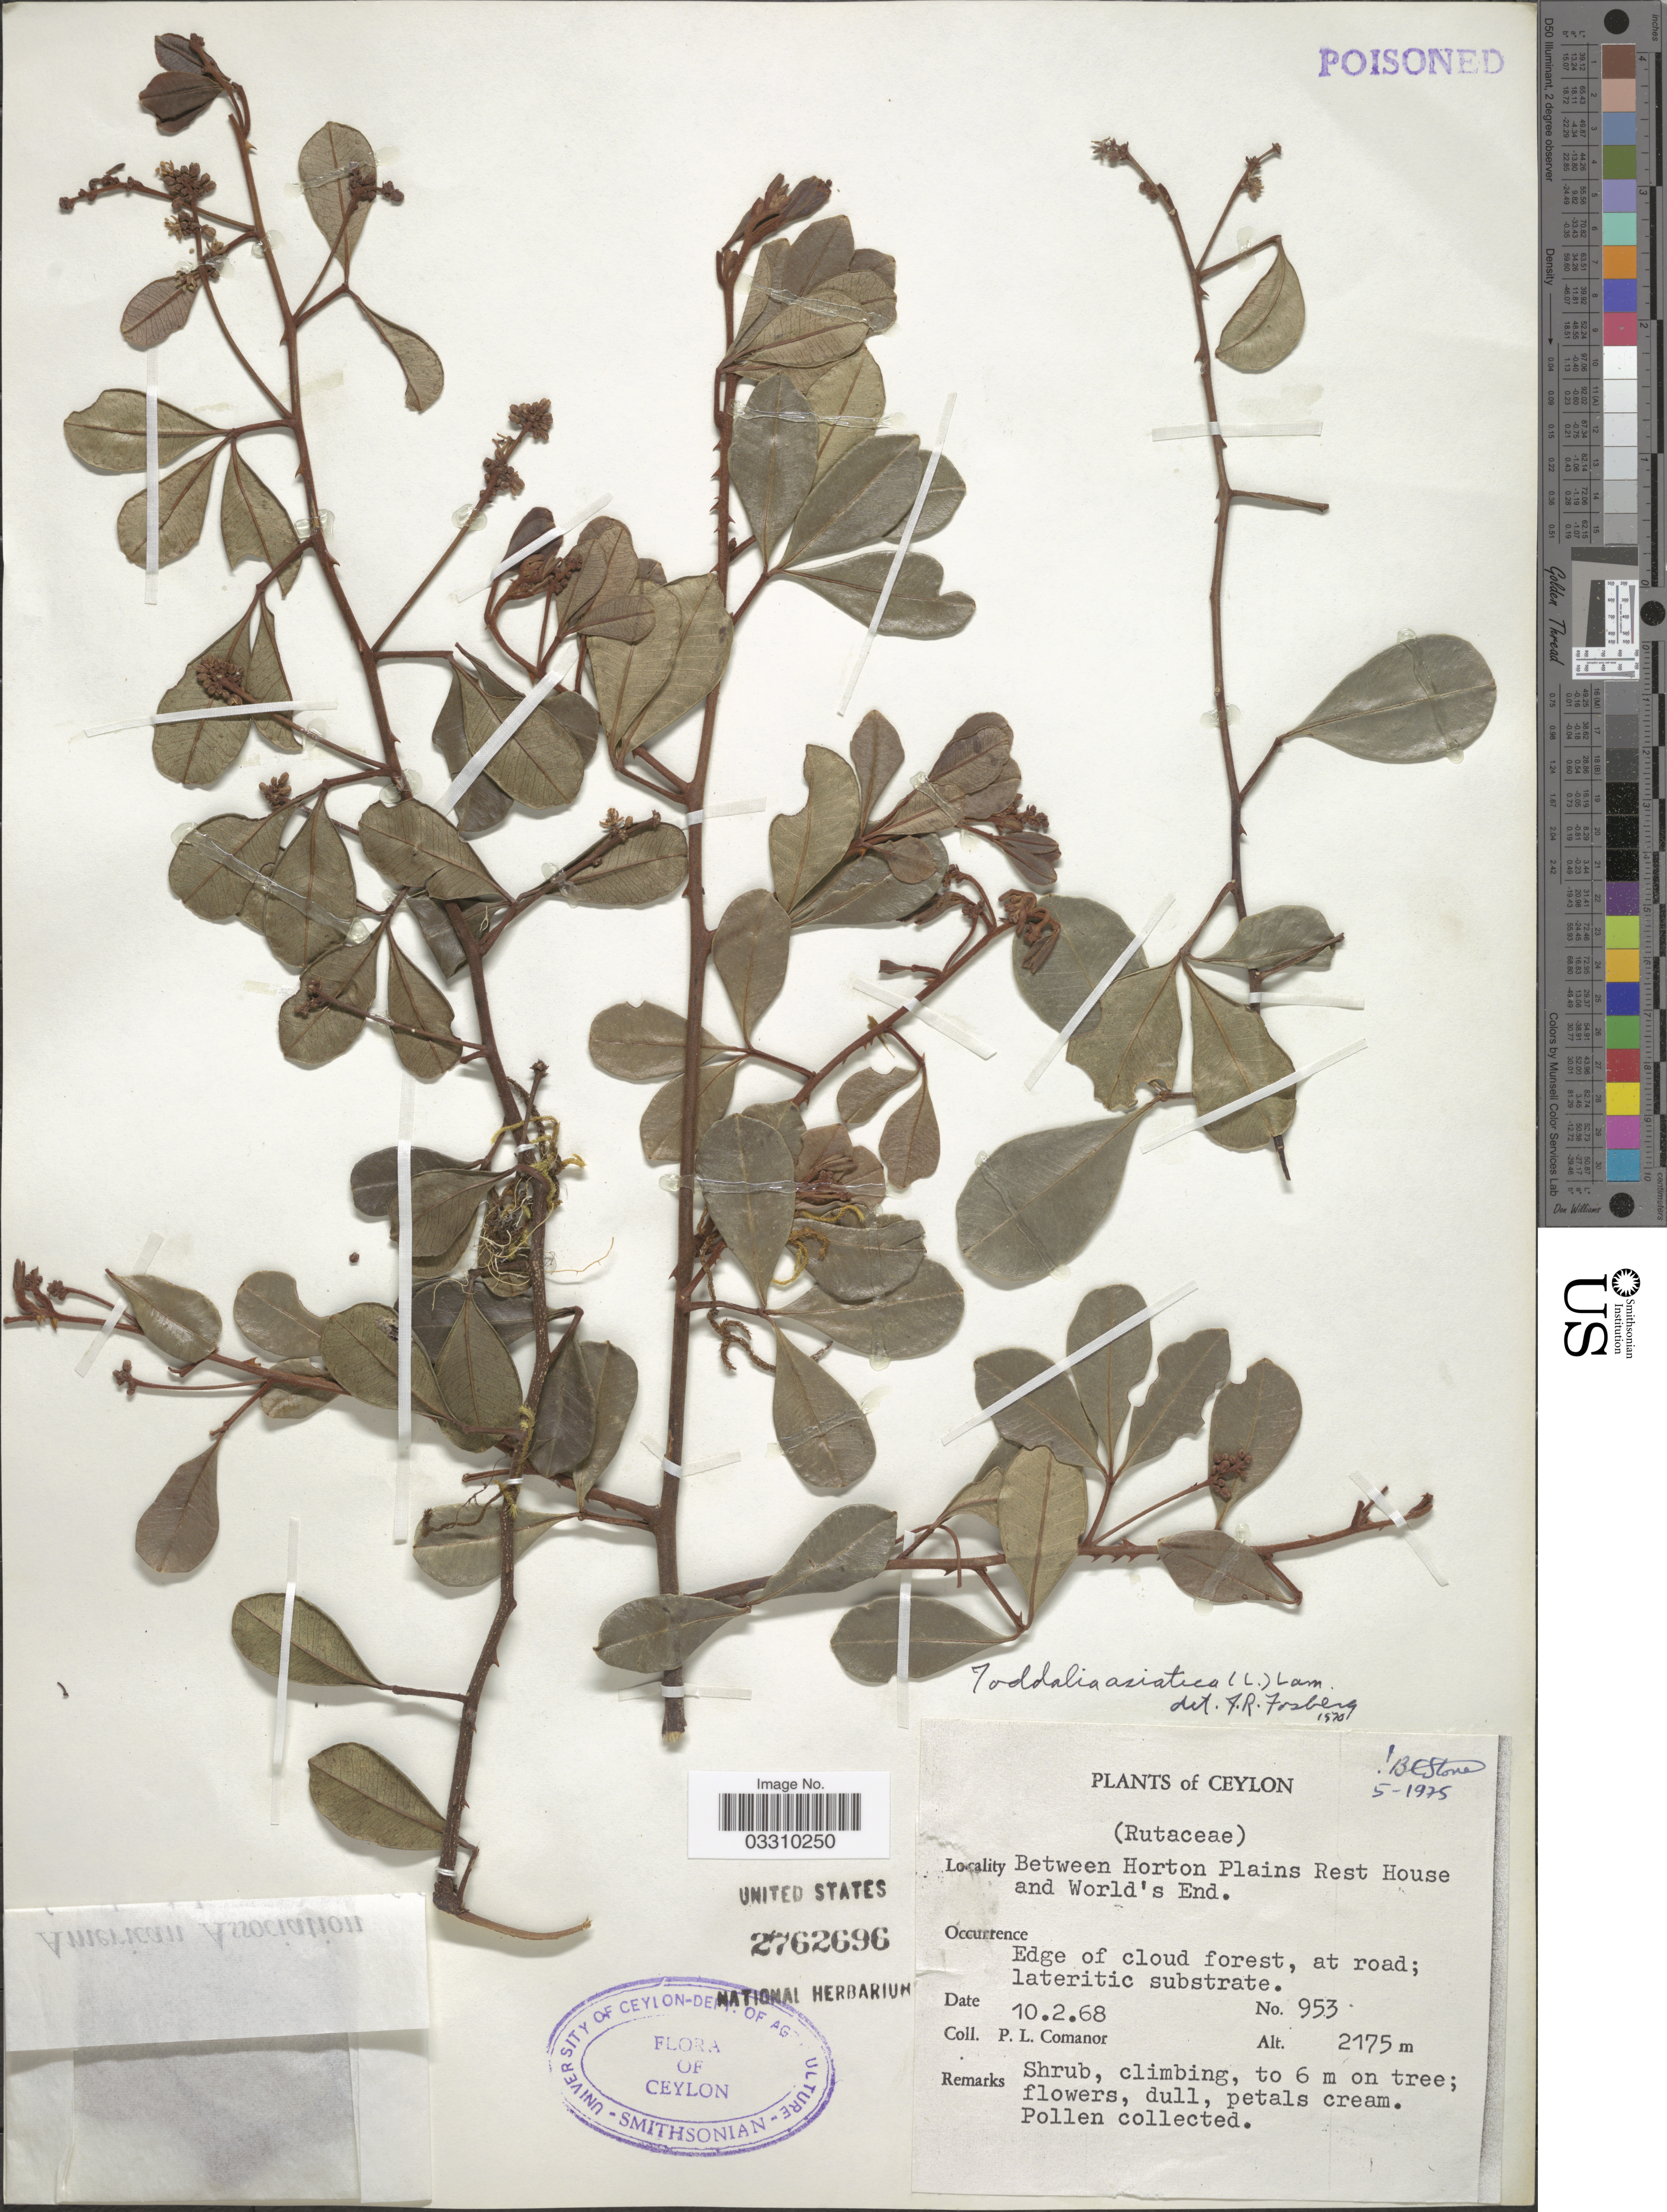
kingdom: Plantae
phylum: Tracheophyta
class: Magnoliopsida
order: Sapindales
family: Rutaceae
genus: Zanthoxylum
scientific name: Zanthoxylum asiaticum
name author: (L.) Appelhans et al.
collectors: P. Comanor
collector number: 953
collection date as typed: Transcribed d/m/y: 10/2/68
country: Sri Lanka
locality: Ceylon. Between Horton Plains Rest House and World's End.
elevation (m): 2175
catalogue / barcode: US 2762696